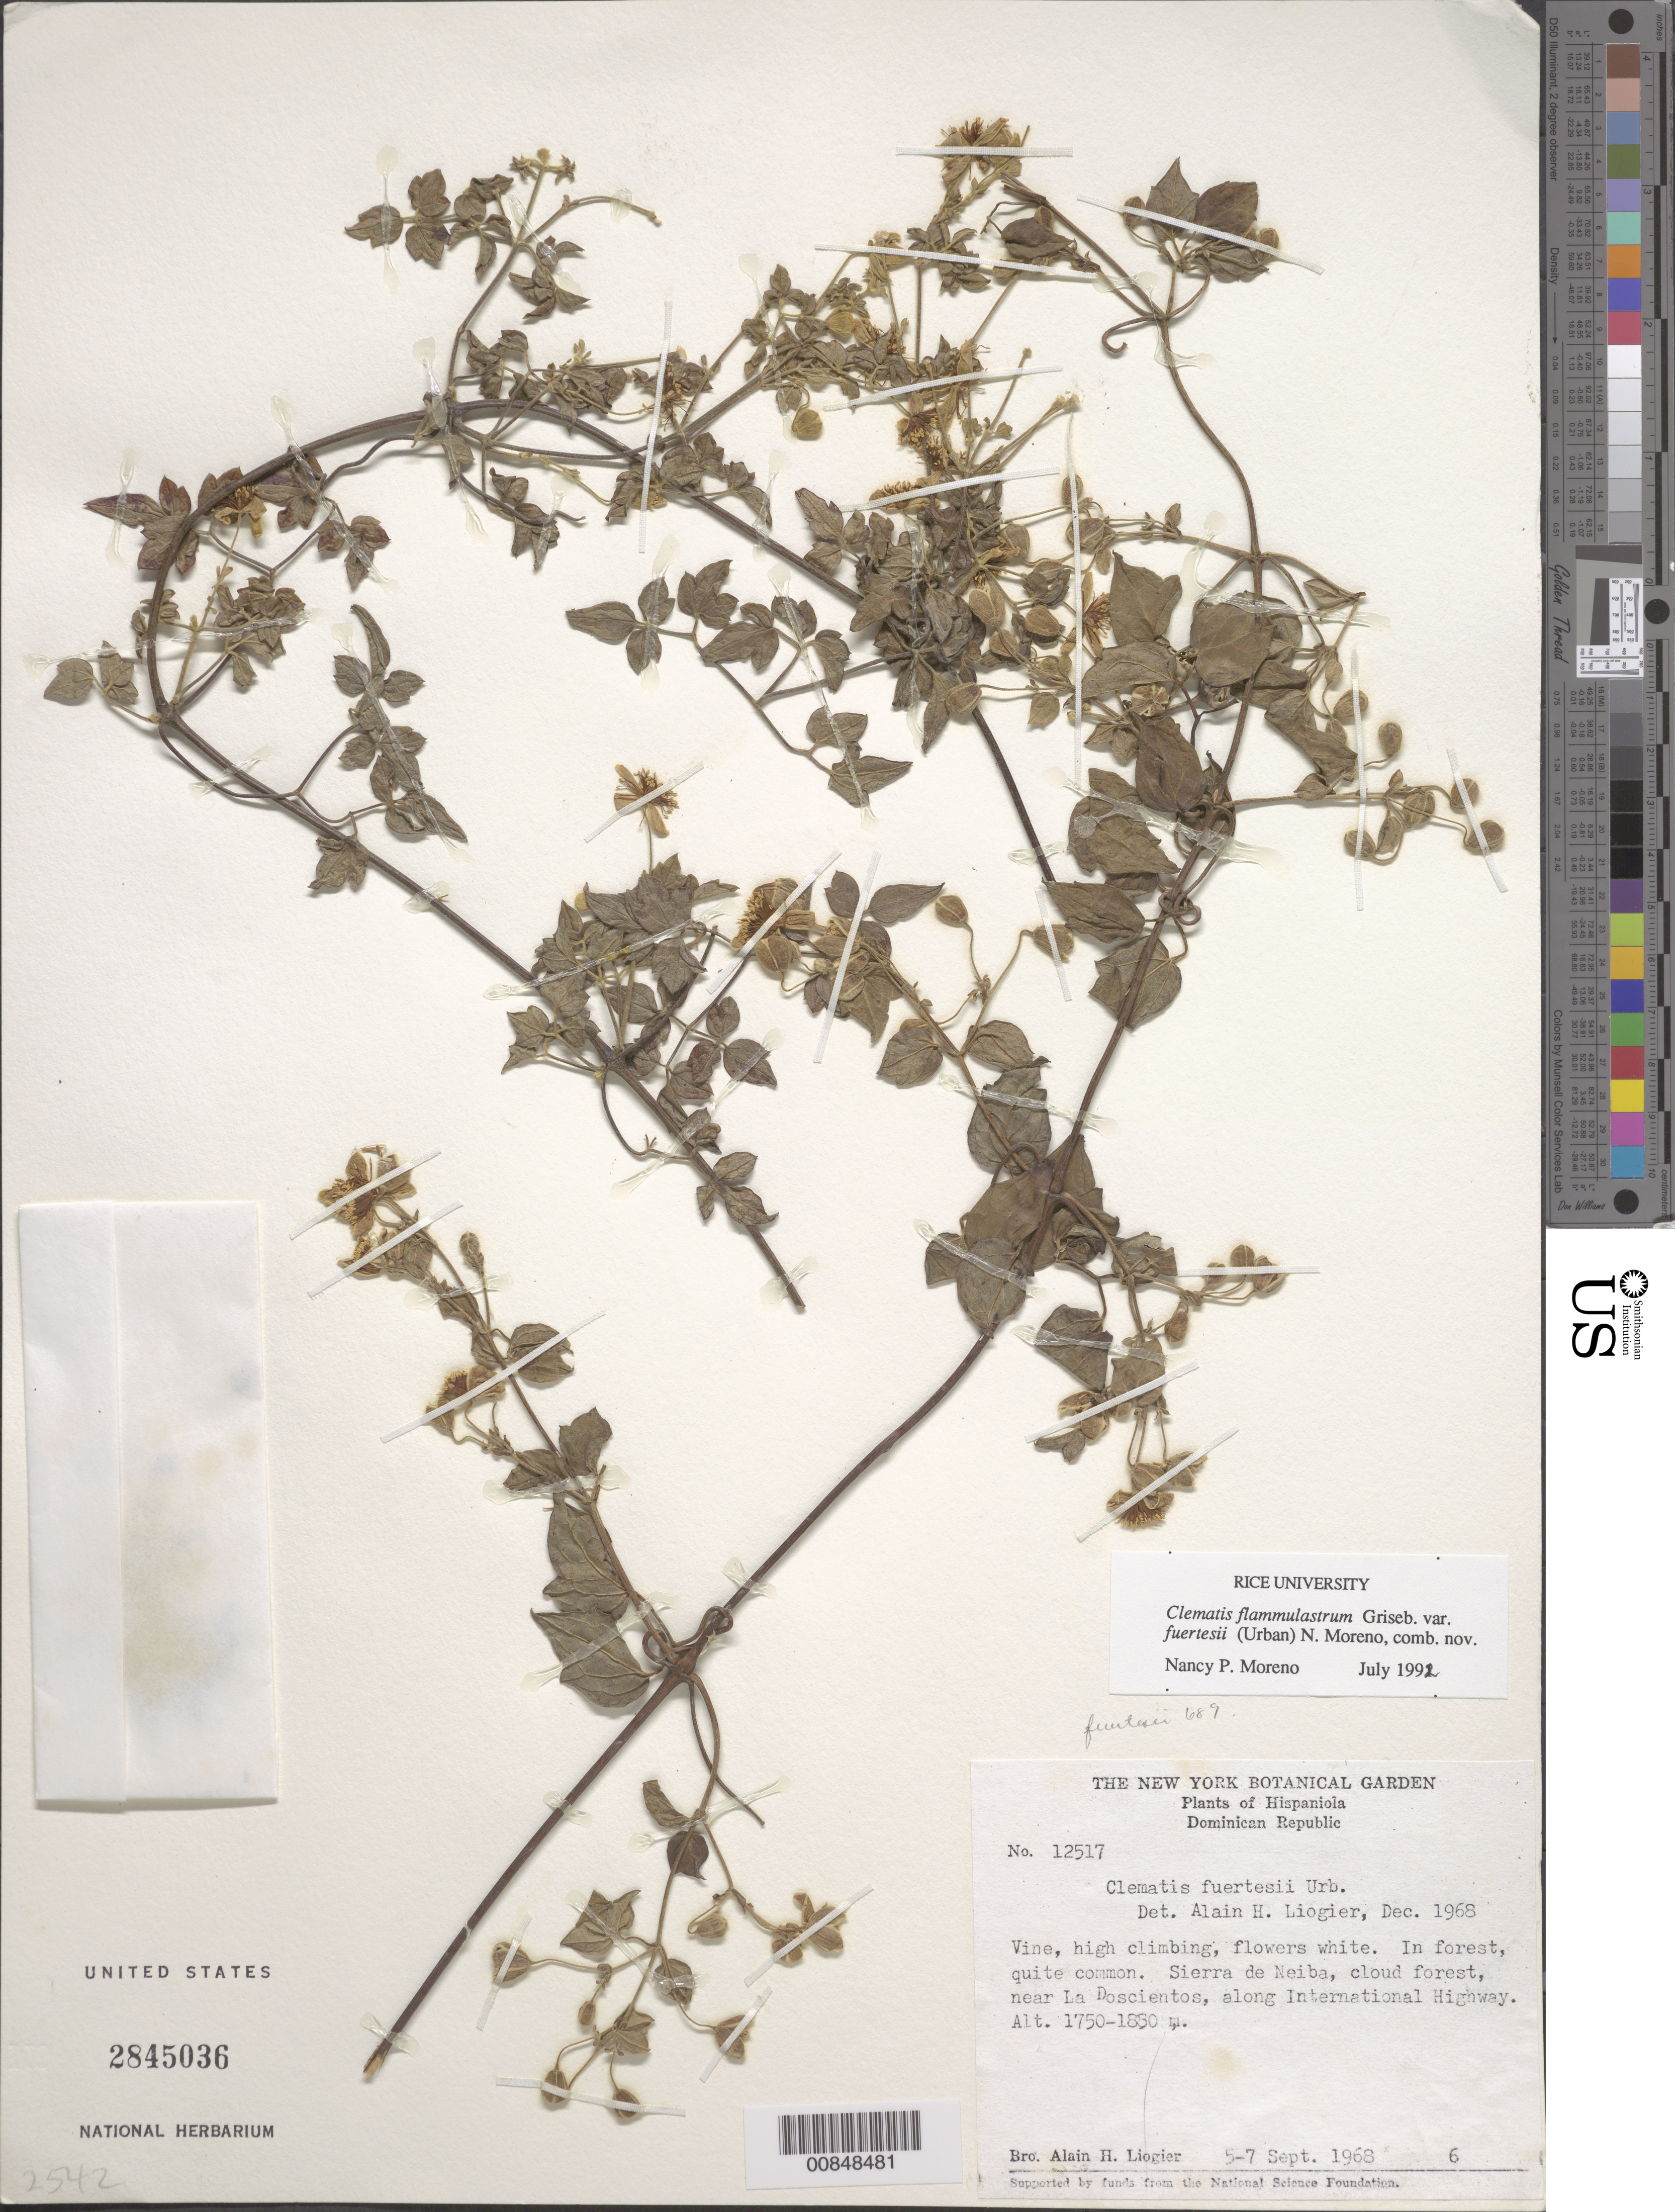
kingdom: Plantae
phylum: Tracheophyta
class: Magnoliopsida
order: Ranunculales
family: Ranunculaceae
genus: Clematis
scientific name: Clematis fuertesii var. fuertesii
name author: Urb.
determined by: Moreno, N. P.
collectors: A. H. Liogier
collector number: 12517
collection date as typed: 05 Sep 1968 to 07 Sep 1968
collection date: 1968-09-05/1968-09-07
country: Dominican Republic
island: Hispaniola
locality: Sierra de Neiba, cloud forest, near La Doscientos, along International Highway.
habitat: In forest. Cloud forest.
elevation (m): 1750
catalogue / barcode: US 2845036